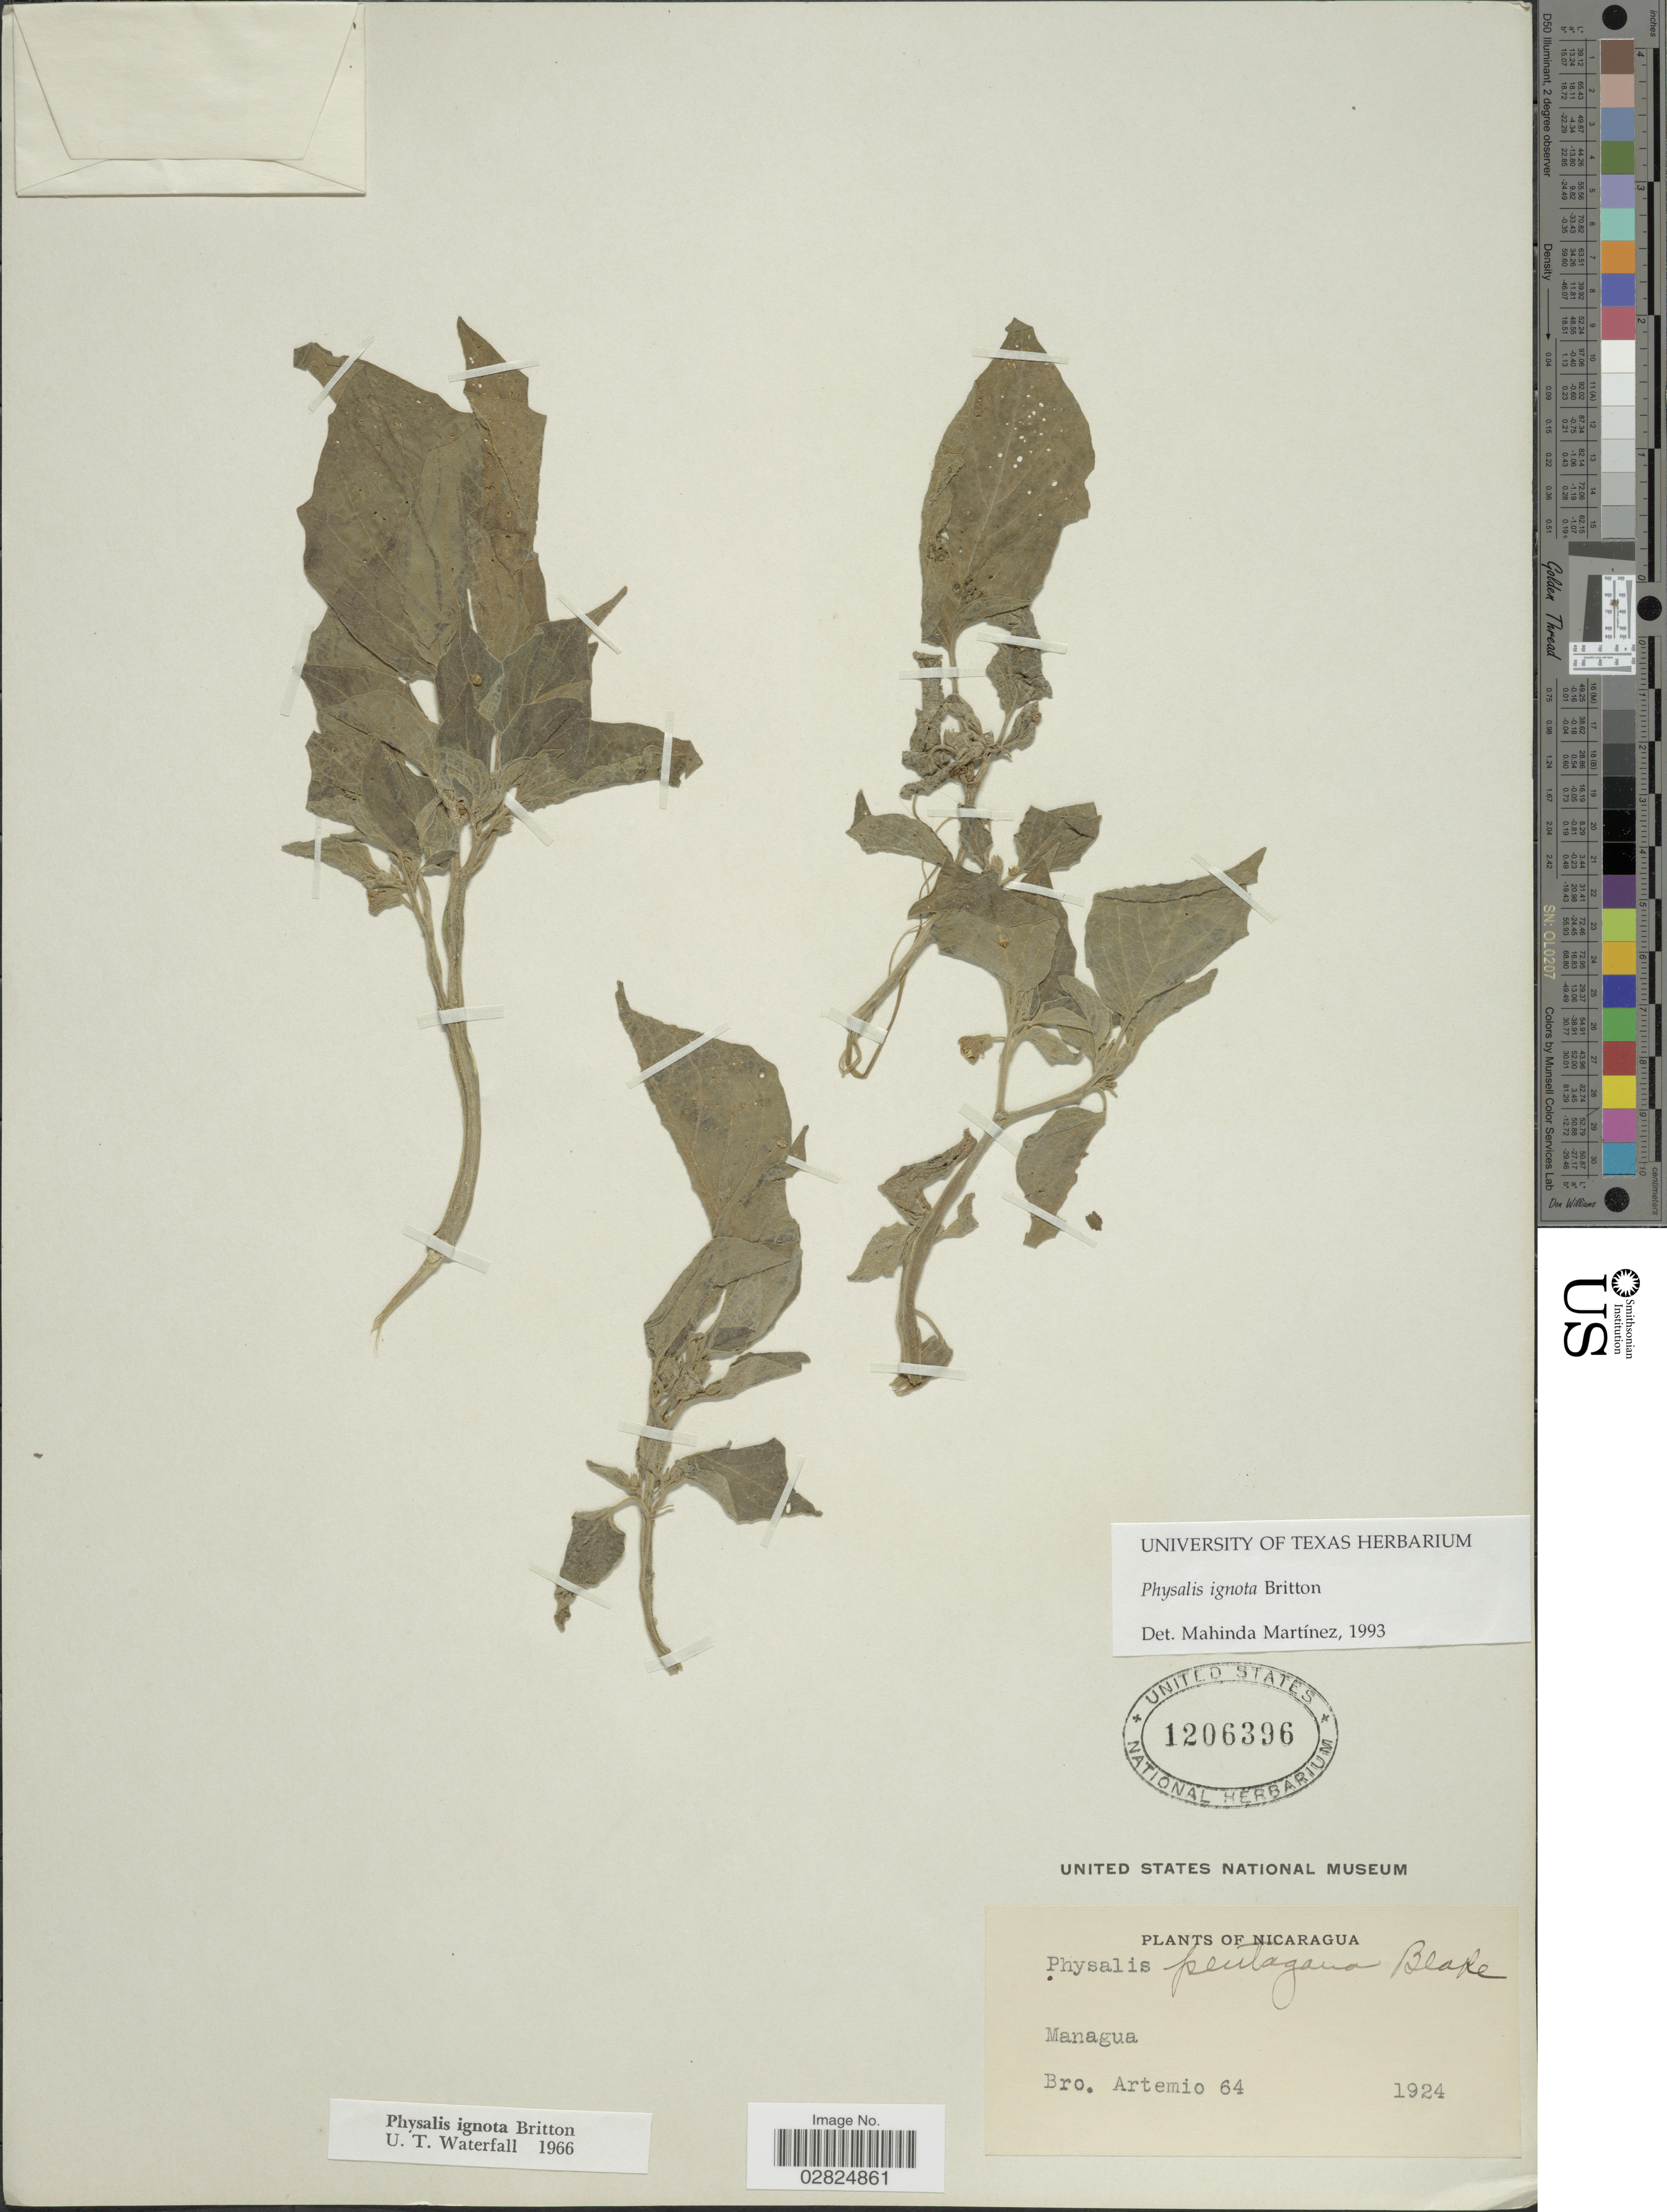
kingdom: Plantae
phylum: Tracheophyta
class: Magnoliopsida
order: Solanales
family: Solanaceae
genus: Physalis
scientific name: Physalis ignota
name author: Britton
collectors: B. Rene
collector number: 64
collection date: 1924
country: Nicaragua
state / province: Managua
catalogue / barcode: US 1206396